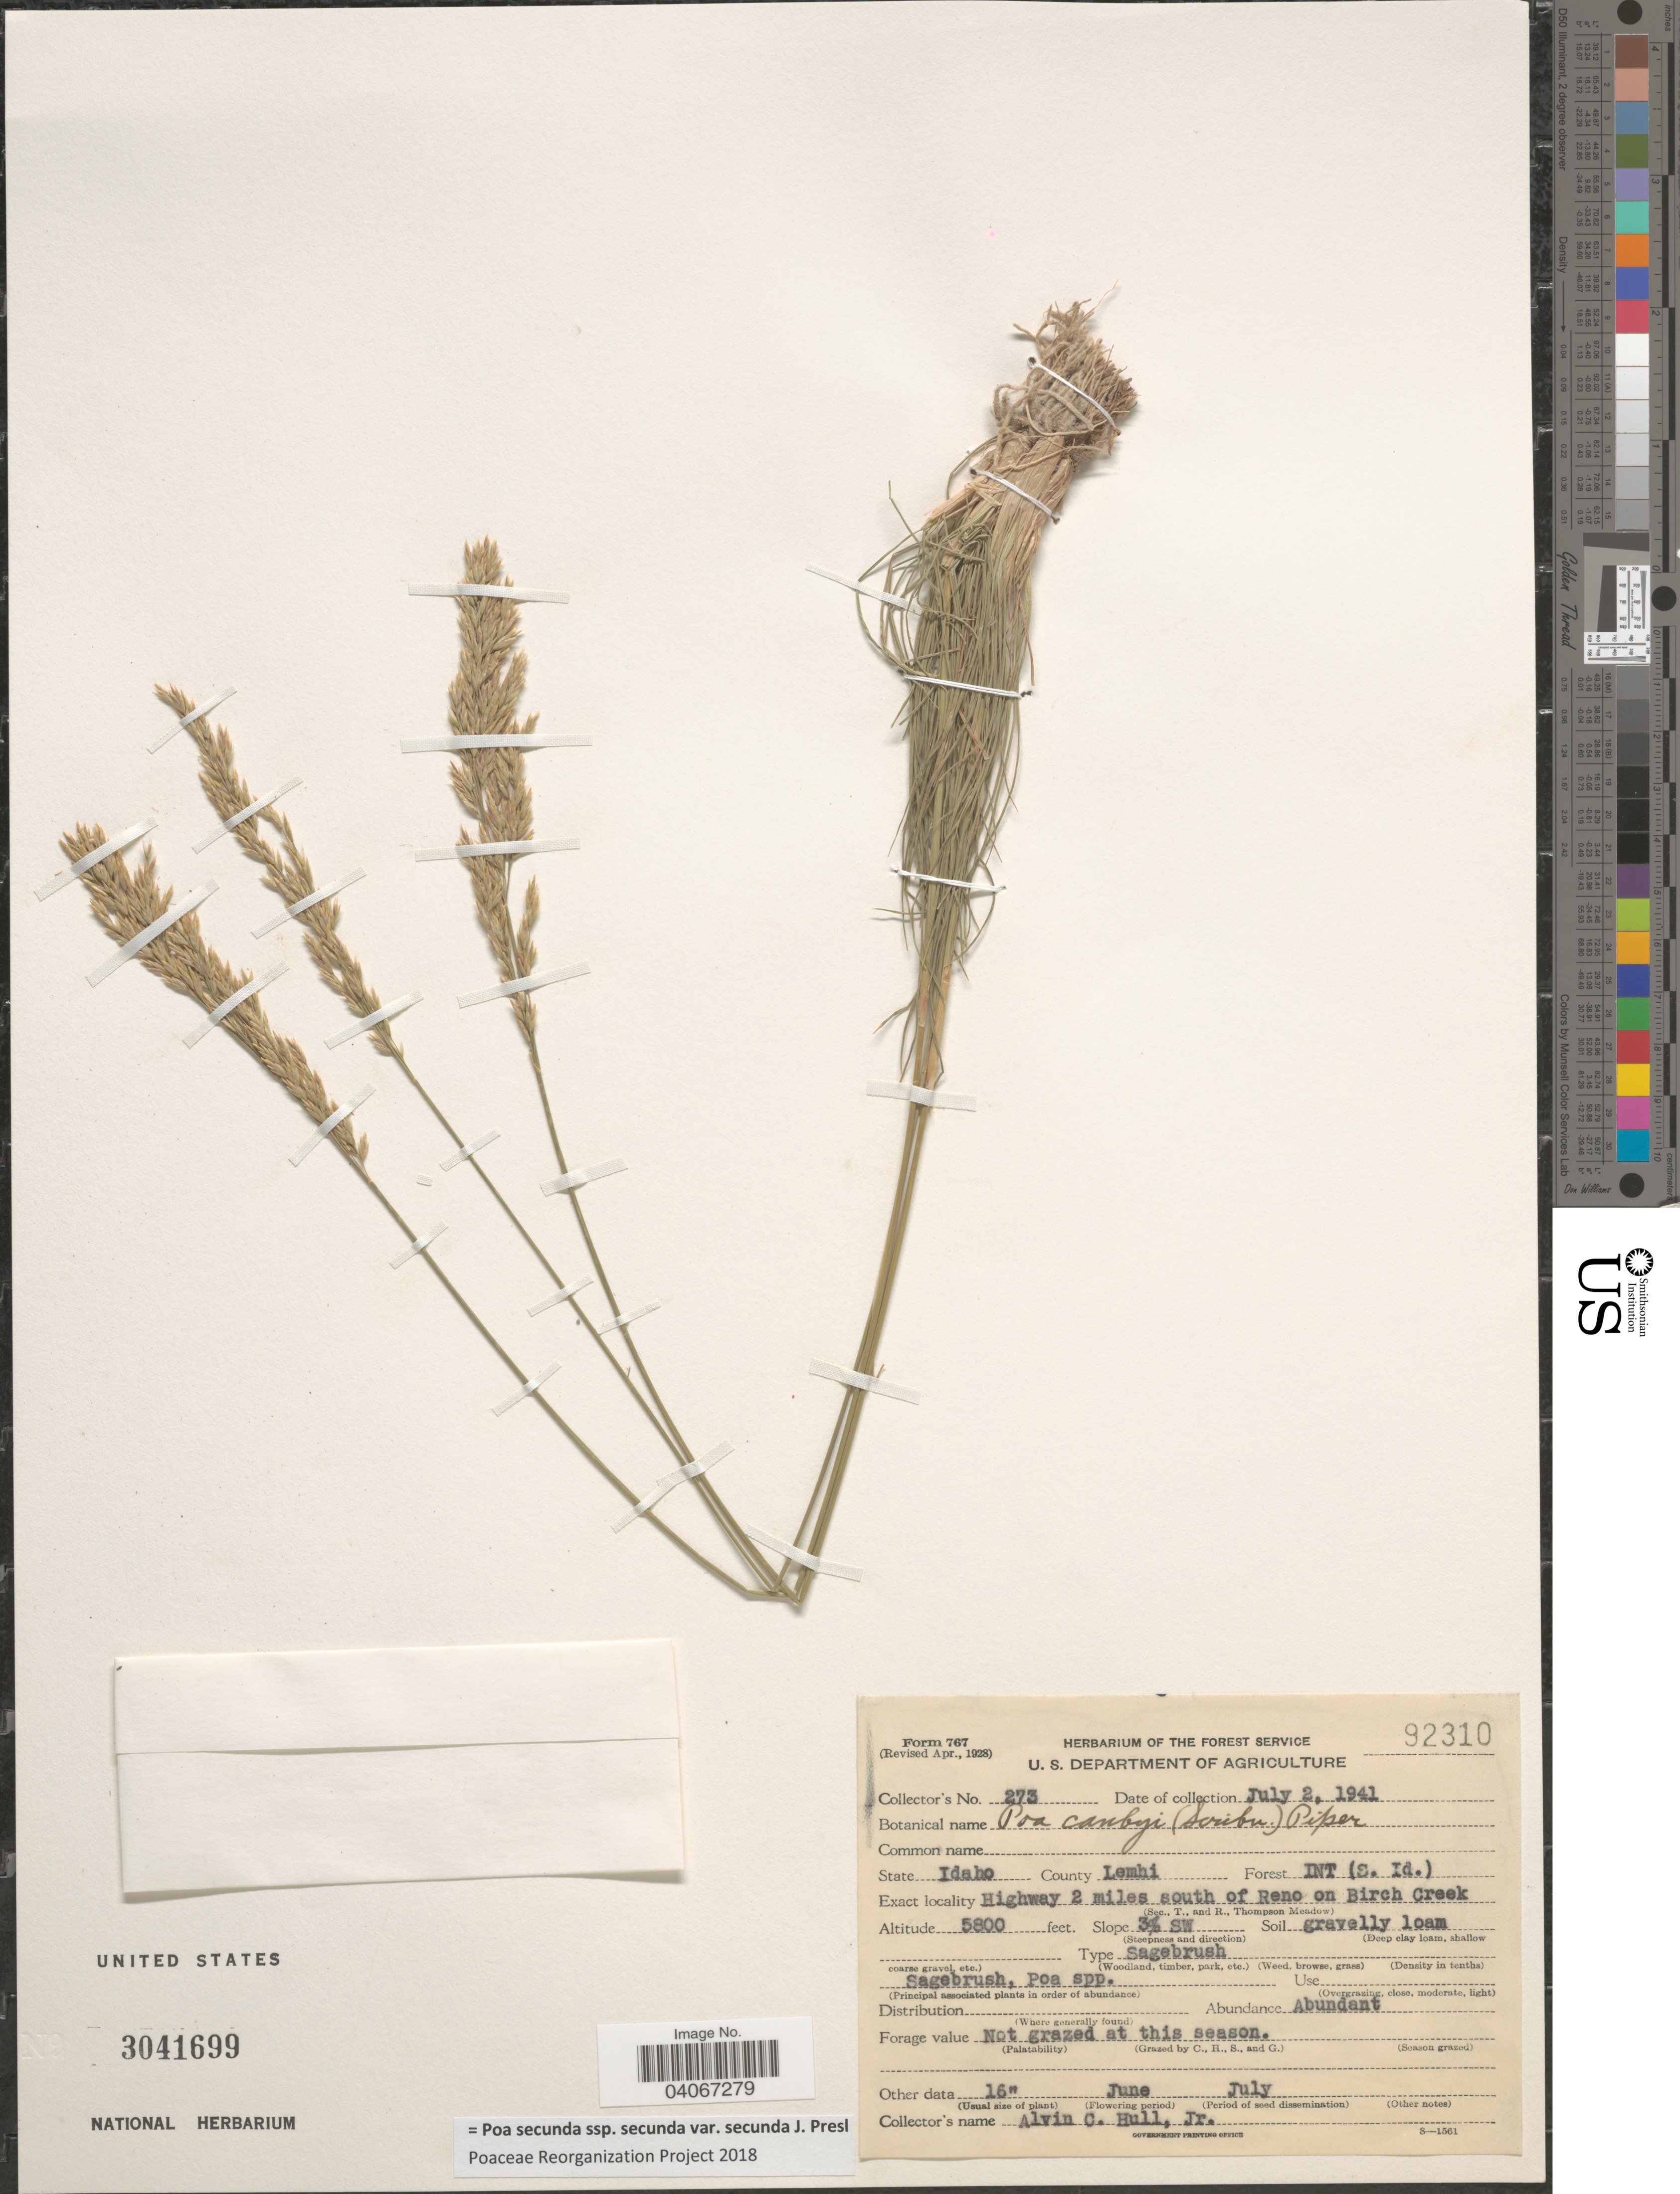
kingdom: Plantae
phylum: Tracheophyta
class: Liliopsida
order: Poales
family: Poaceae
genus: Poa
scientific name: Poa secunda subsp. secunda var. secunda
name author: J. Presl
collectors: A. Hull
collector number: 273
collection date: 1941-07-02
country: United States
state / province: Idaho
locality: County Lemhi. Forest INT (S. Id.). Highway 2 miles south of Reno on Birch Creek.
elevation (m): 1768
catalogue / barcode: US 3041699